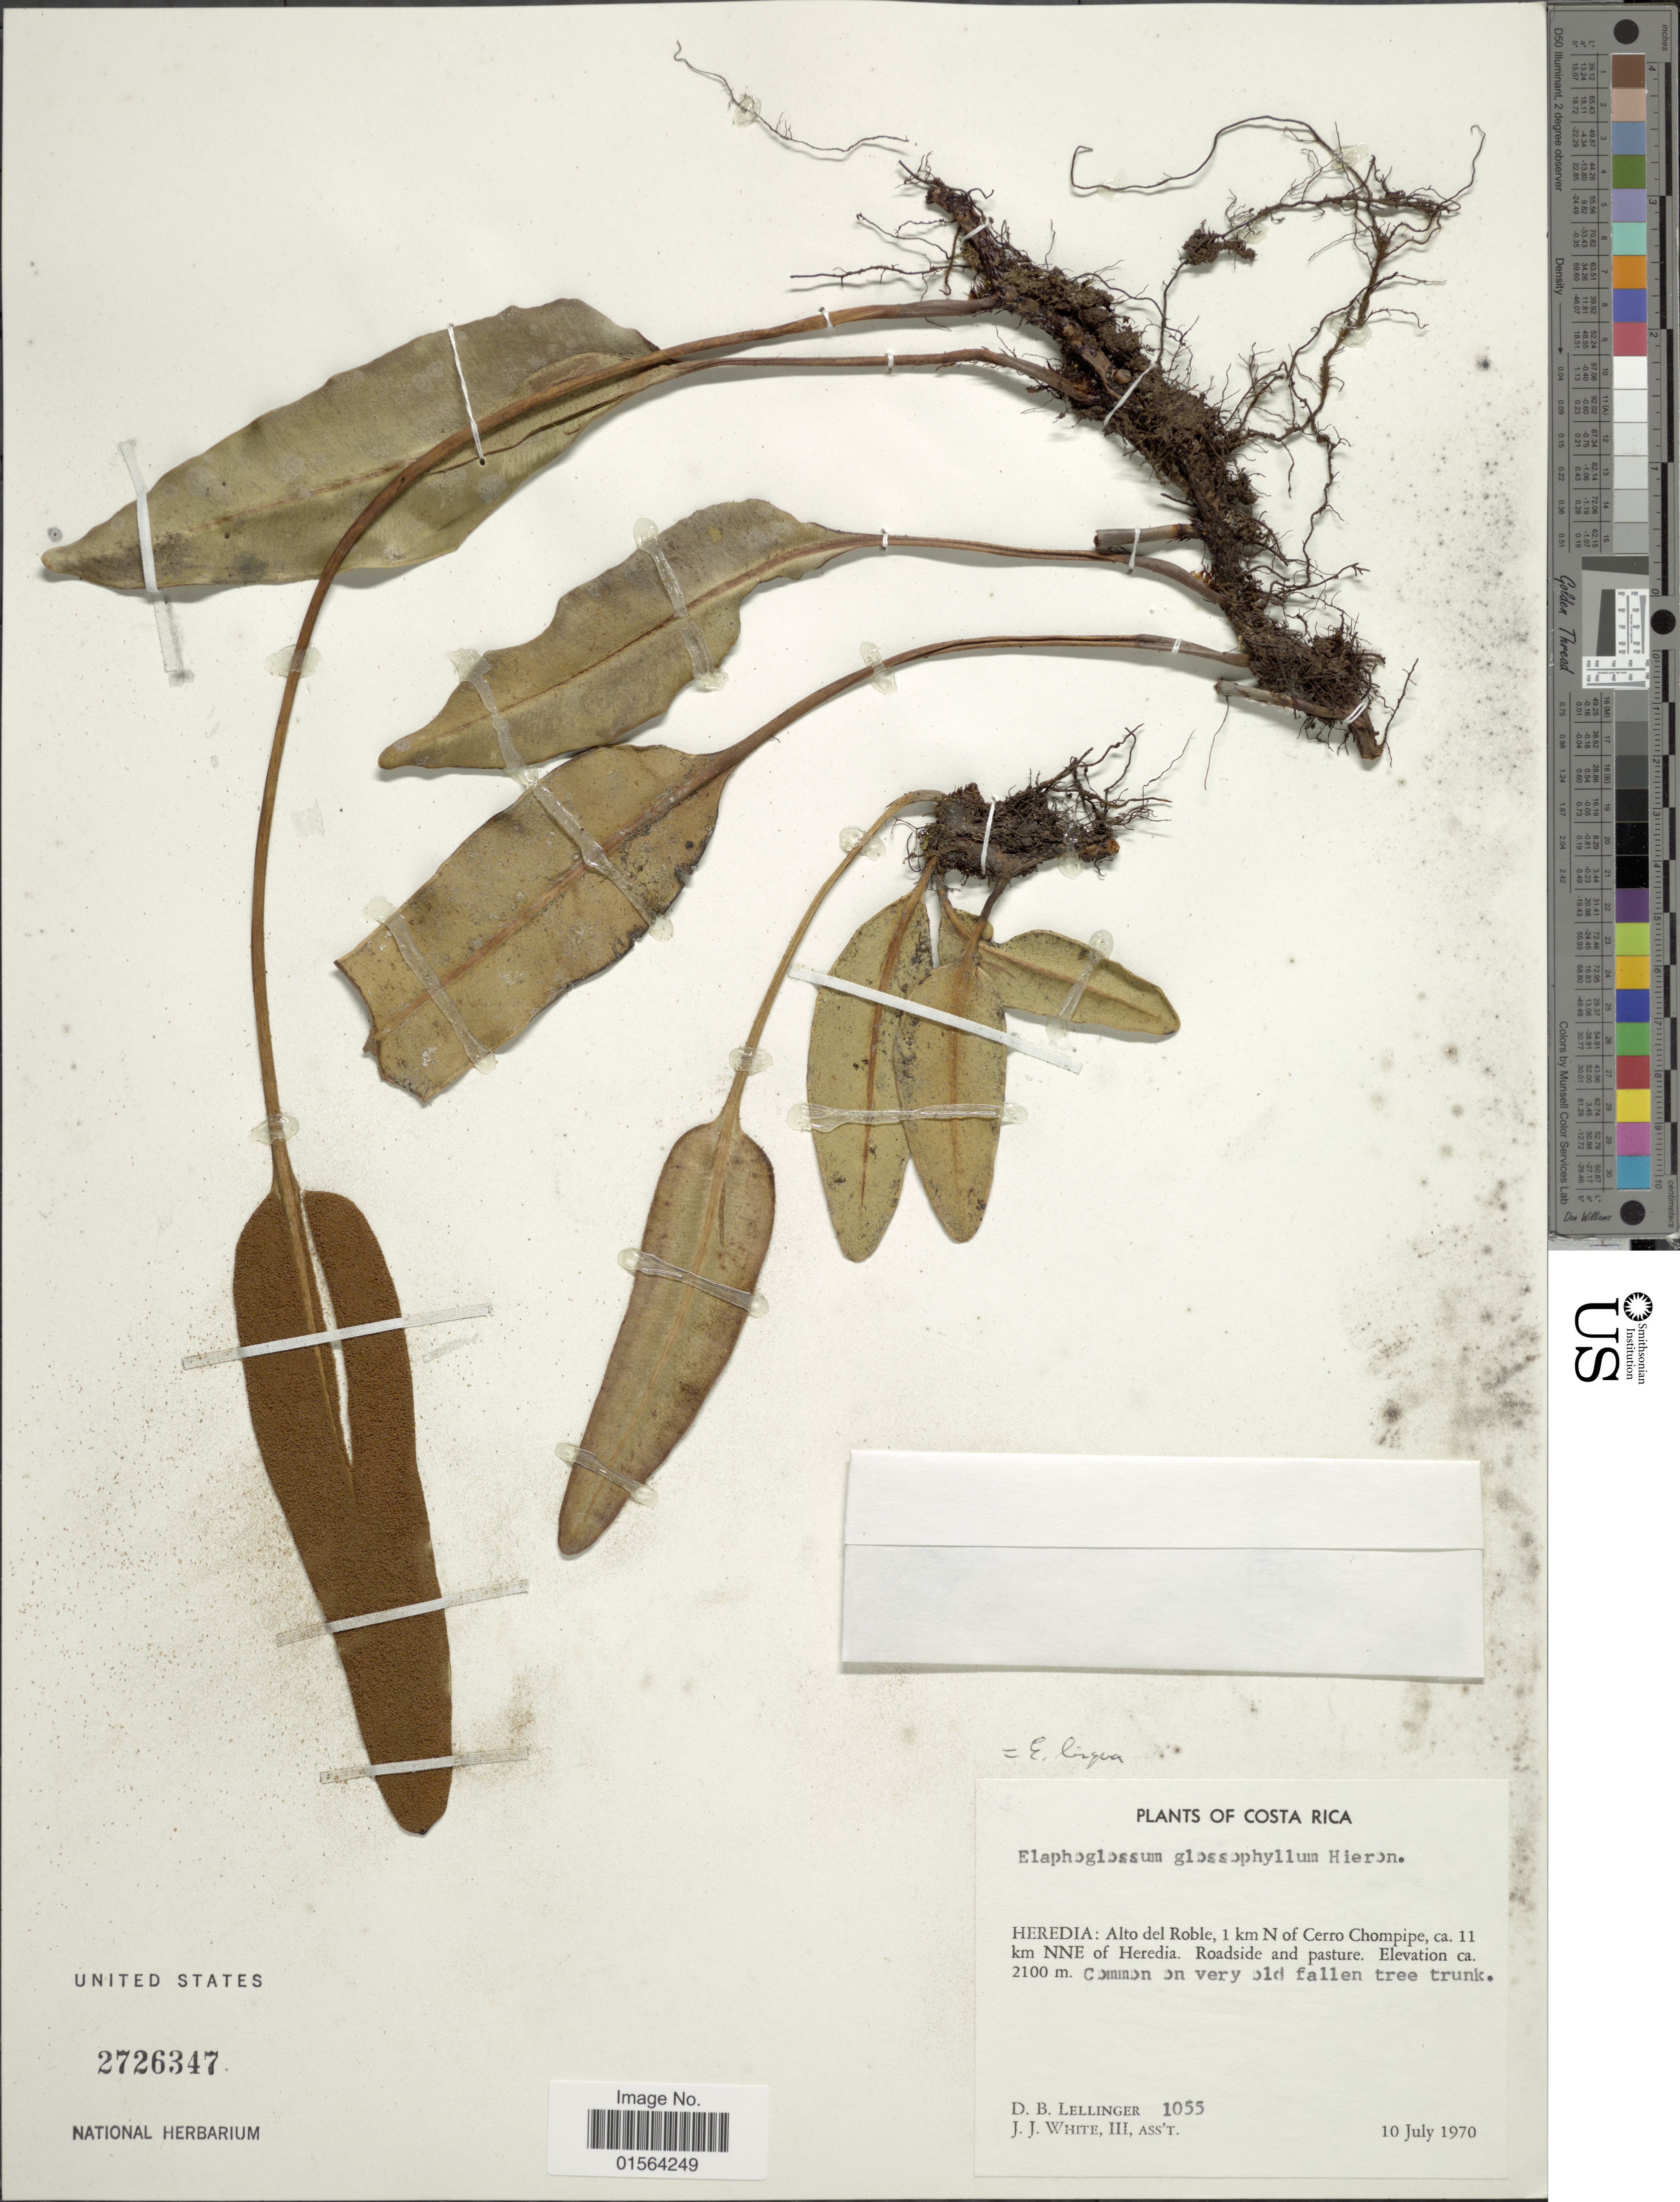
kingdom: Plantae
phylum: Tracheophyta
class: Polypodiopsida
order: Polypodiales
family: Dryopteridaceae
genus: Elaphoglossum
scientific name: Elaphoglossum lingua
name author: (C. Presl) Brack.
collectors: D. B. Lellinger & J. J. White III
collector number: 1055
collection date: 1970-07-10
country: Costa Rica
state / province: Heredia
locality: Heredia: Alto del Roble, 1 km N of Cerro Chompipe, ca 11 km NNE of Heredia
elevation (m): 2100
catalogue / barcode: US 2726347